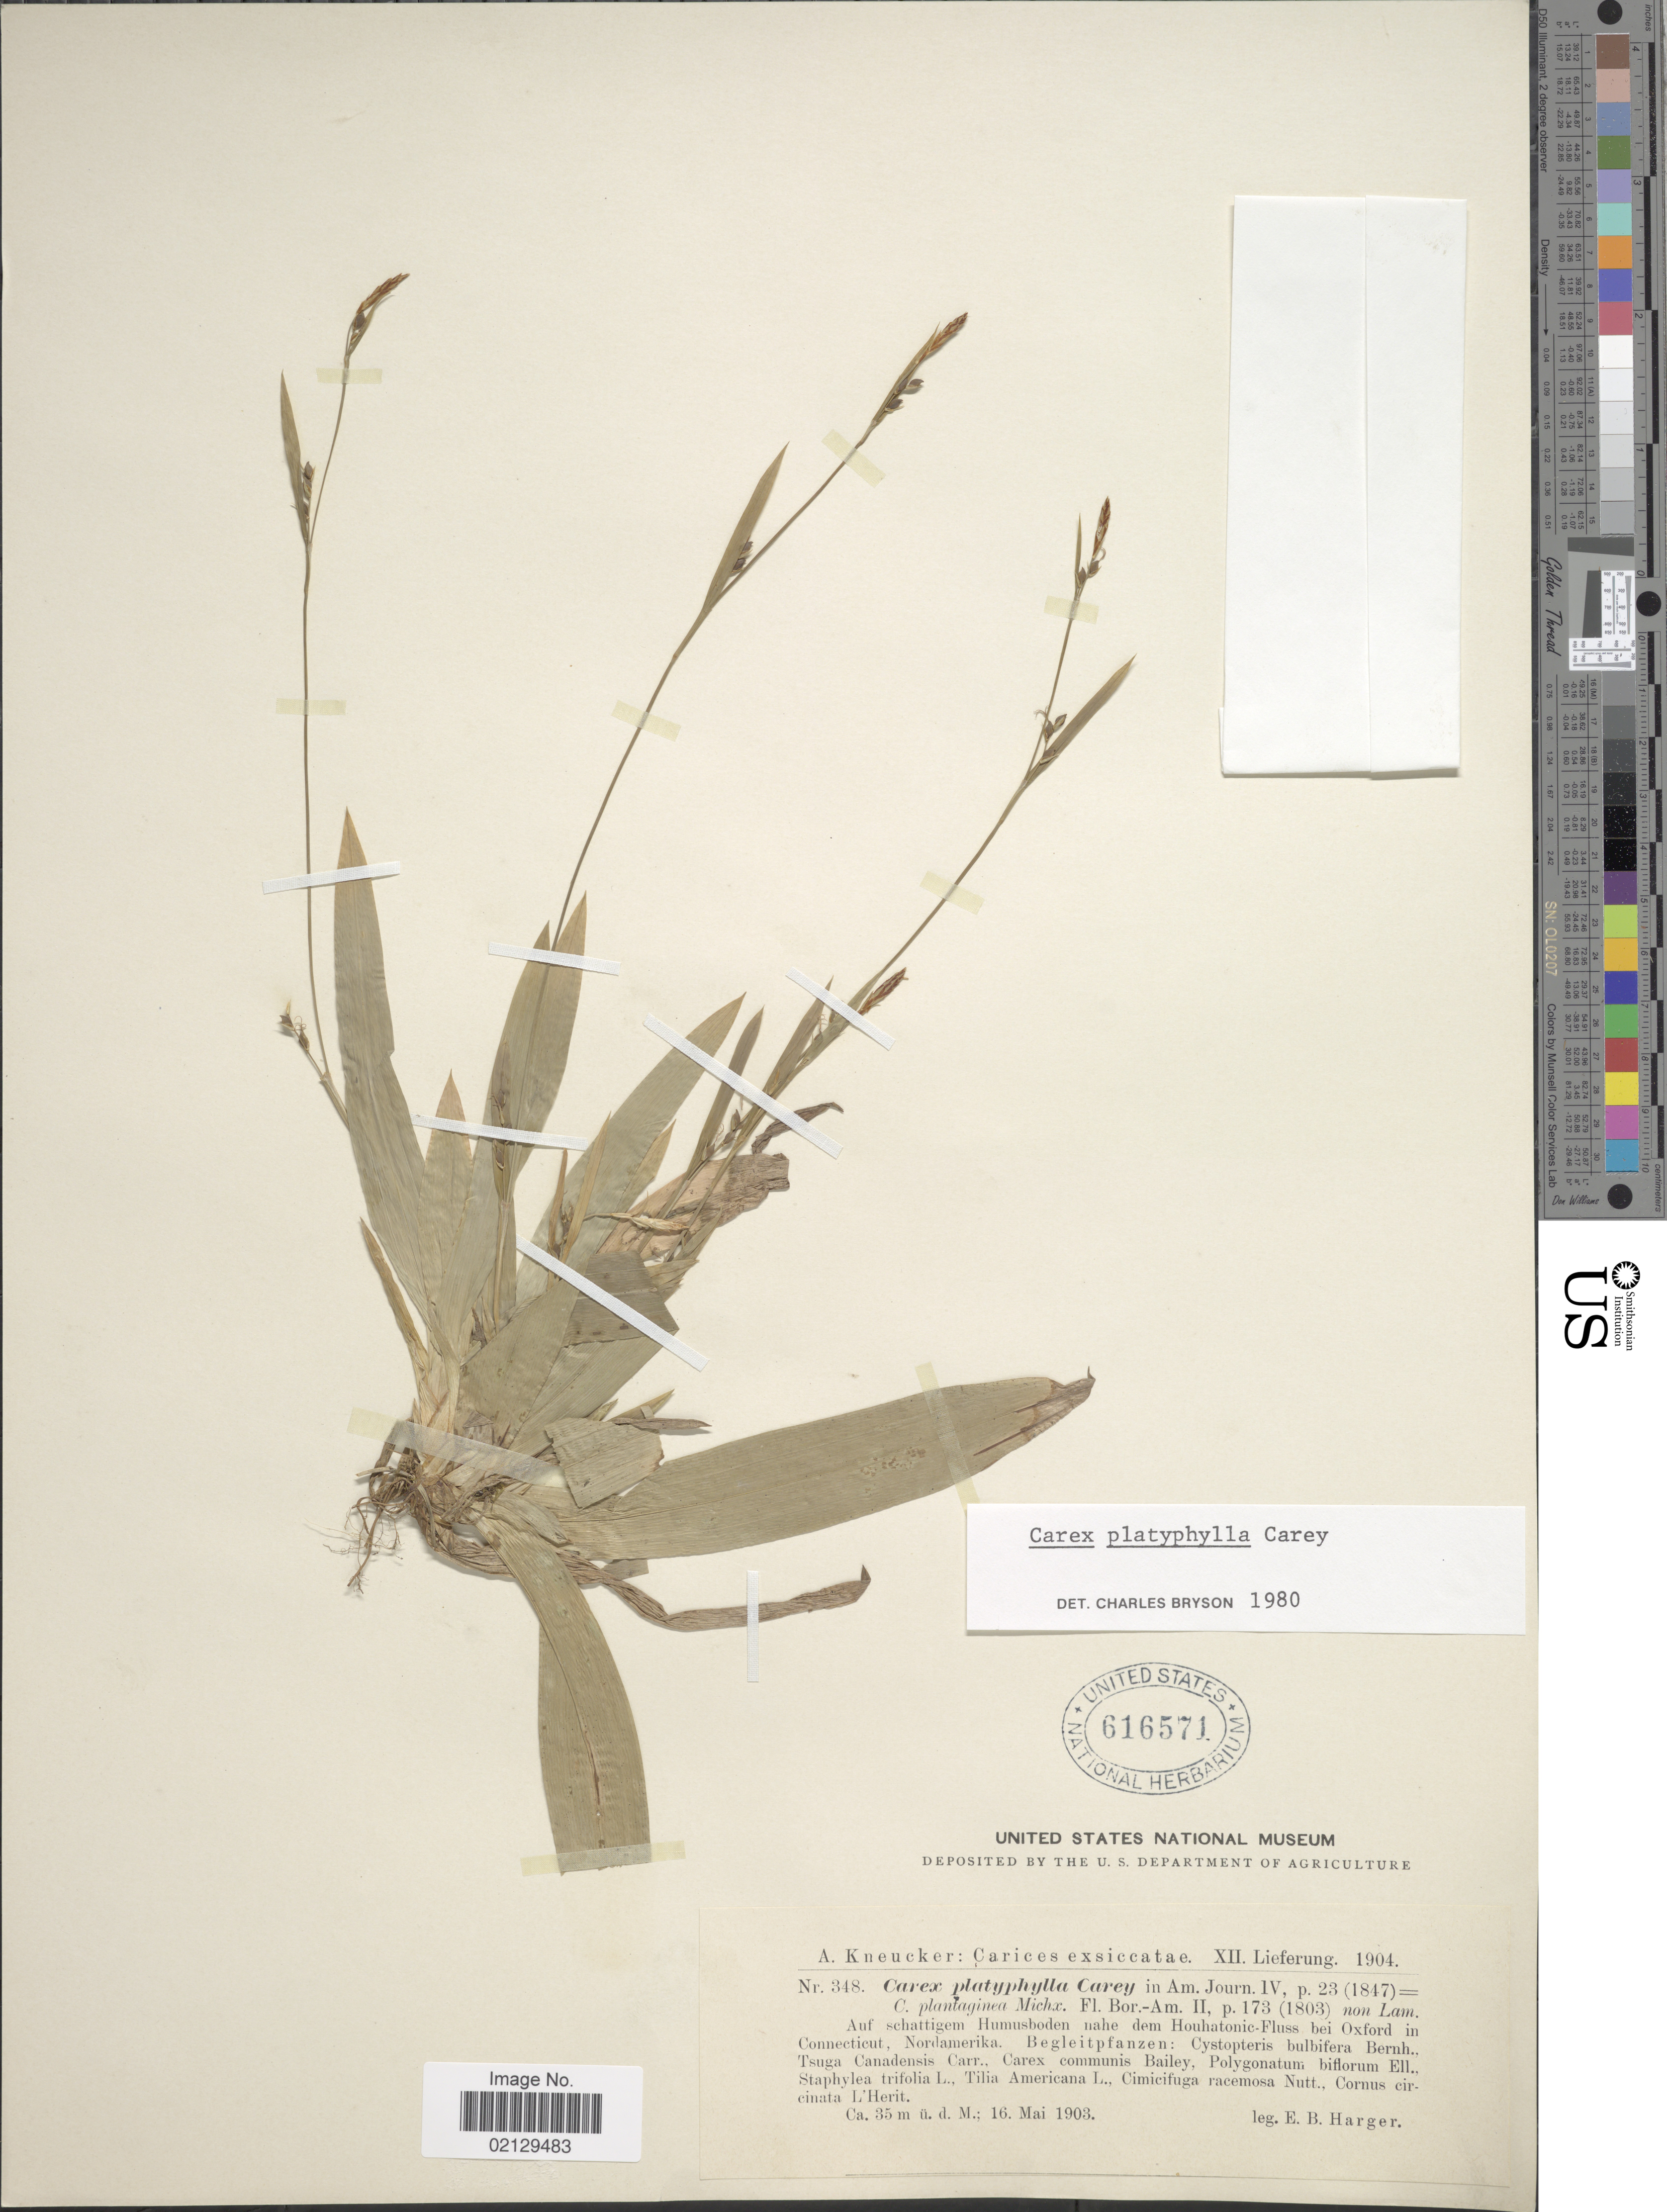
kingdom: Plantae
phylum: Tracheophyta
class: Liliopsida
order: Poales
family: Cyperaceae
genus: Carex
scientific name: Carex platyphylla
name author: J. Carey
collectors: E. B. Harger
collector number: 348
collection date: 1903-05-16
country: United States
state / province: Connecticut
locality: Auf schattigem Humusboden nahe dem Houhatonic-Fluss bei Oxford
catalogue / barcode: US 616571